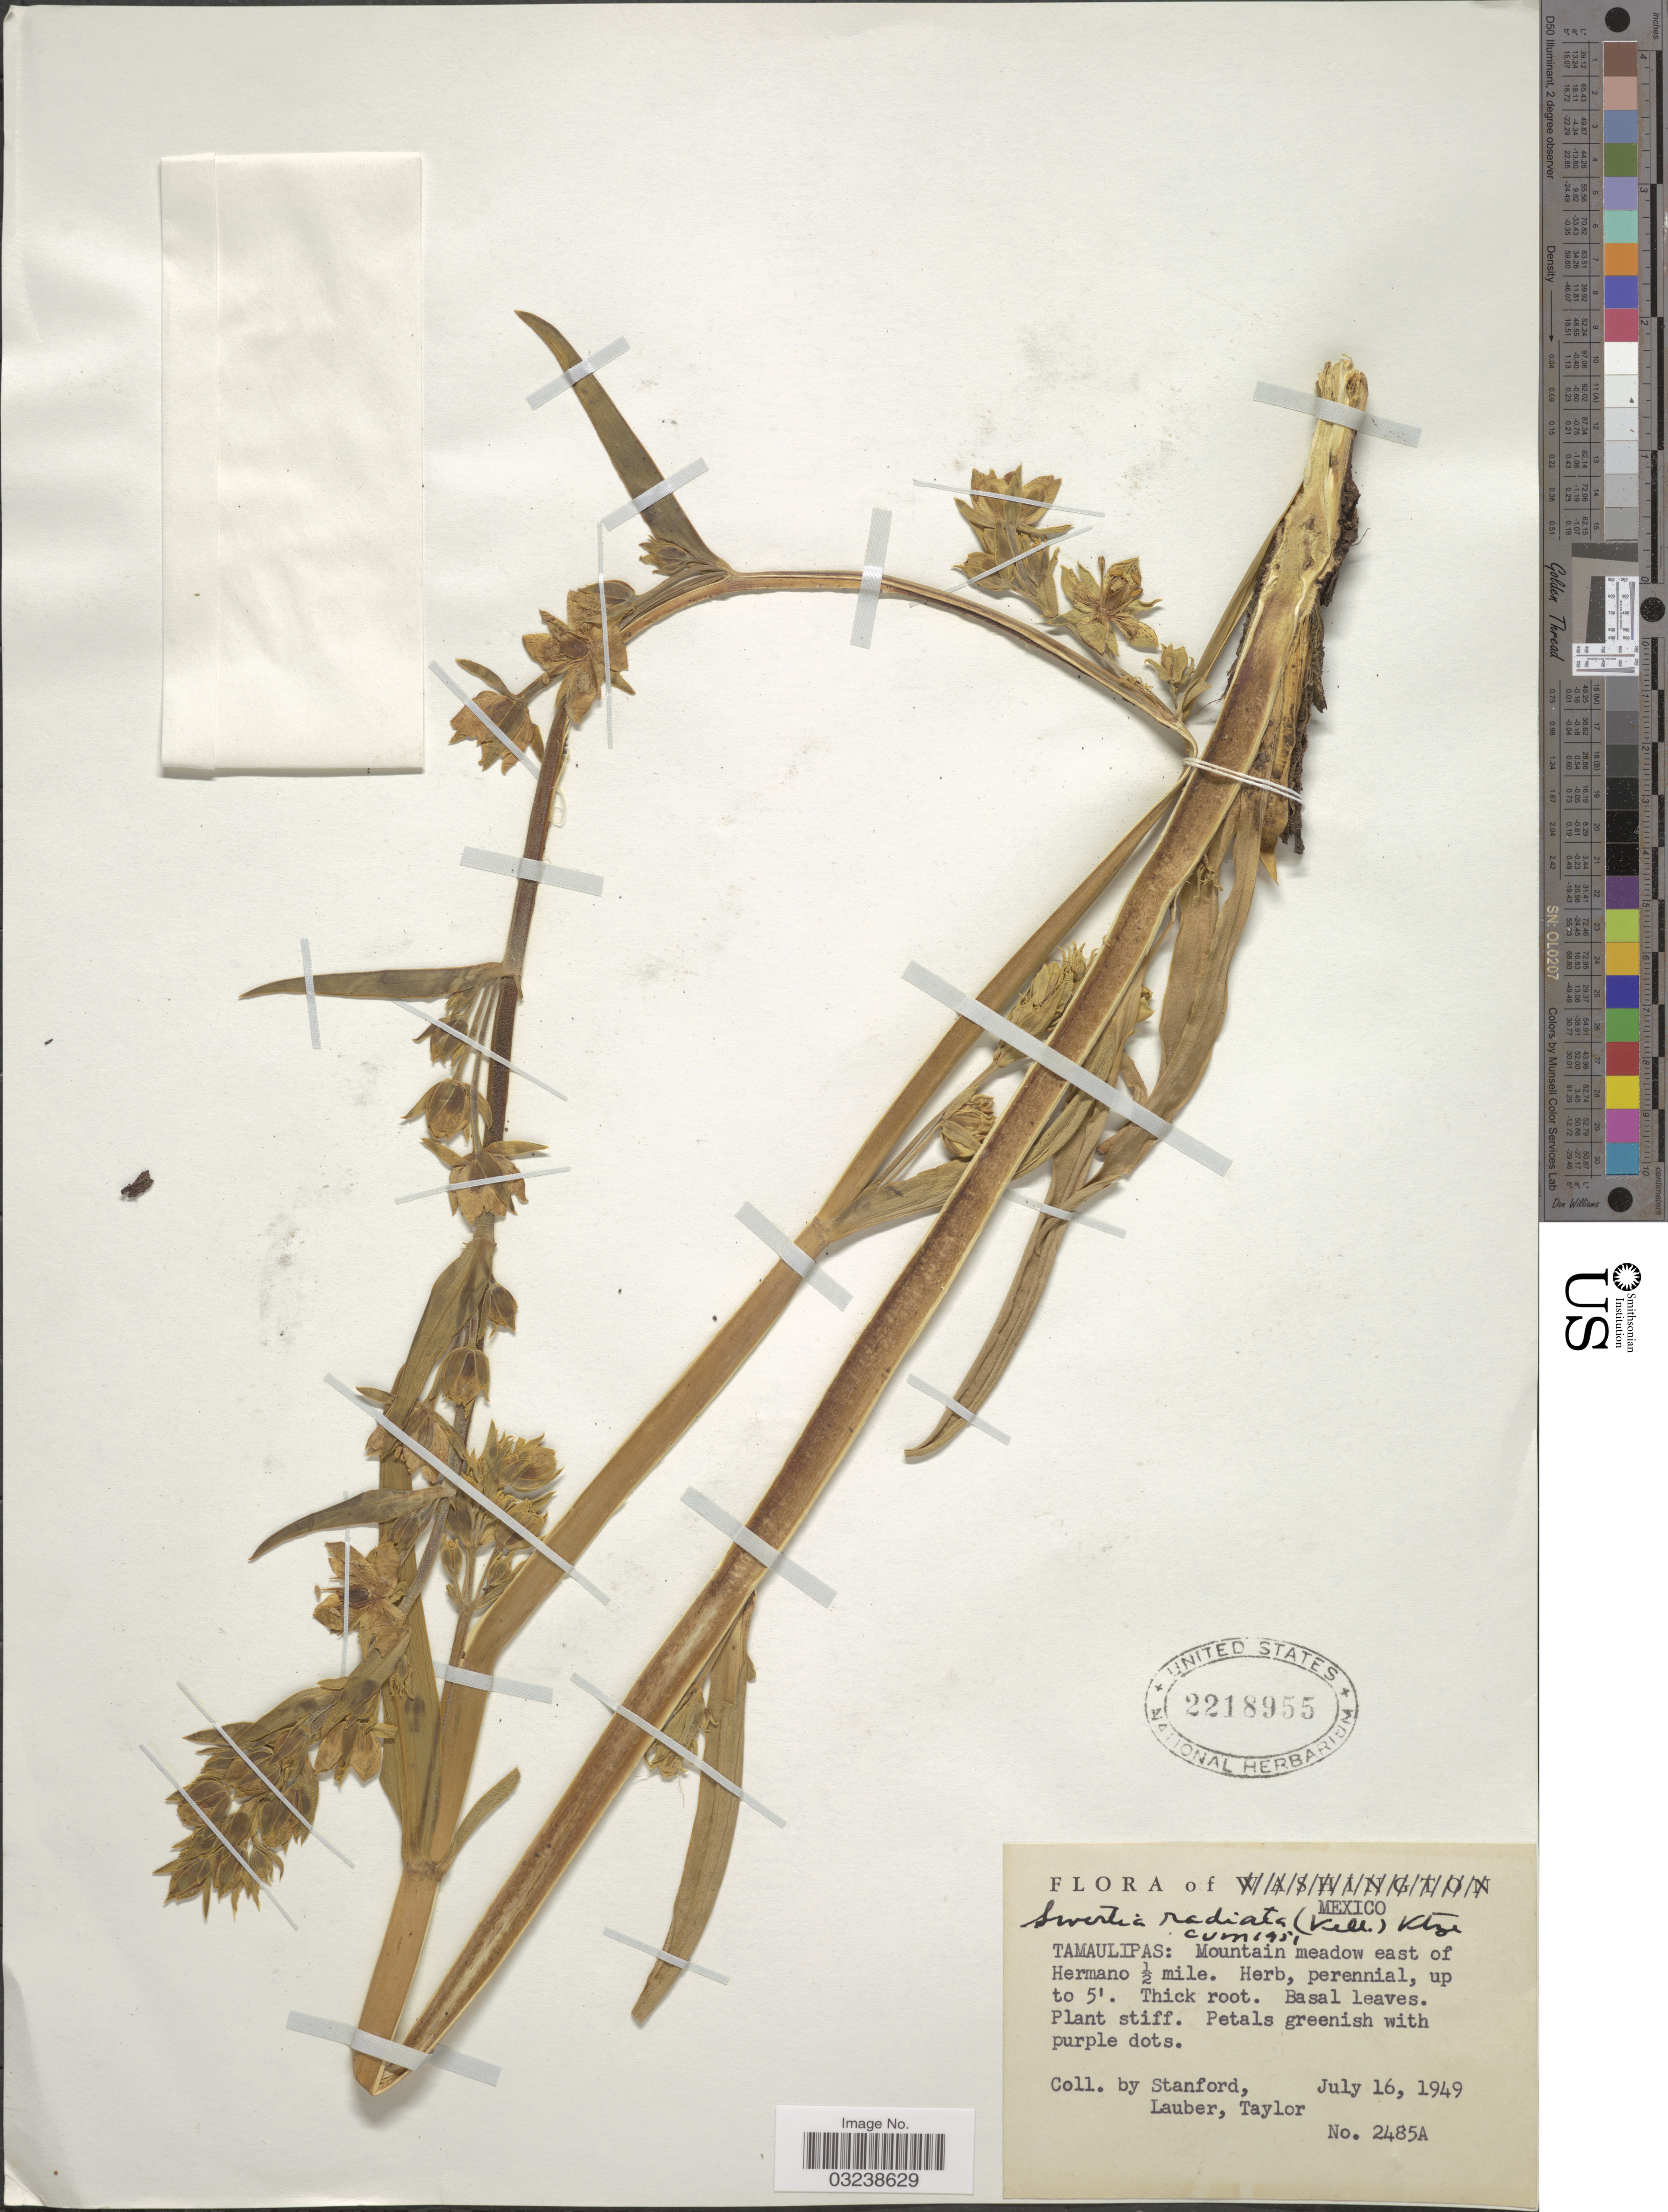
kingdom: Plantae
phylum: Tracheophyta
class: Magnoliopsida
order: Gentianales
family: Gentianaceae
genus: Swertia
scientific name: Swertia radiata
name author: (Kellogg) Kuntze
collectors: -. Stanford, Lauber, -- & -- Taylor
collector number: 2485A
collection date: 1949-07-16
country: Mexico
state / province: Tamaulipas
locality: Mountain meadow east of Hermano ½ mile.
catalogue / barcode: US 2218955